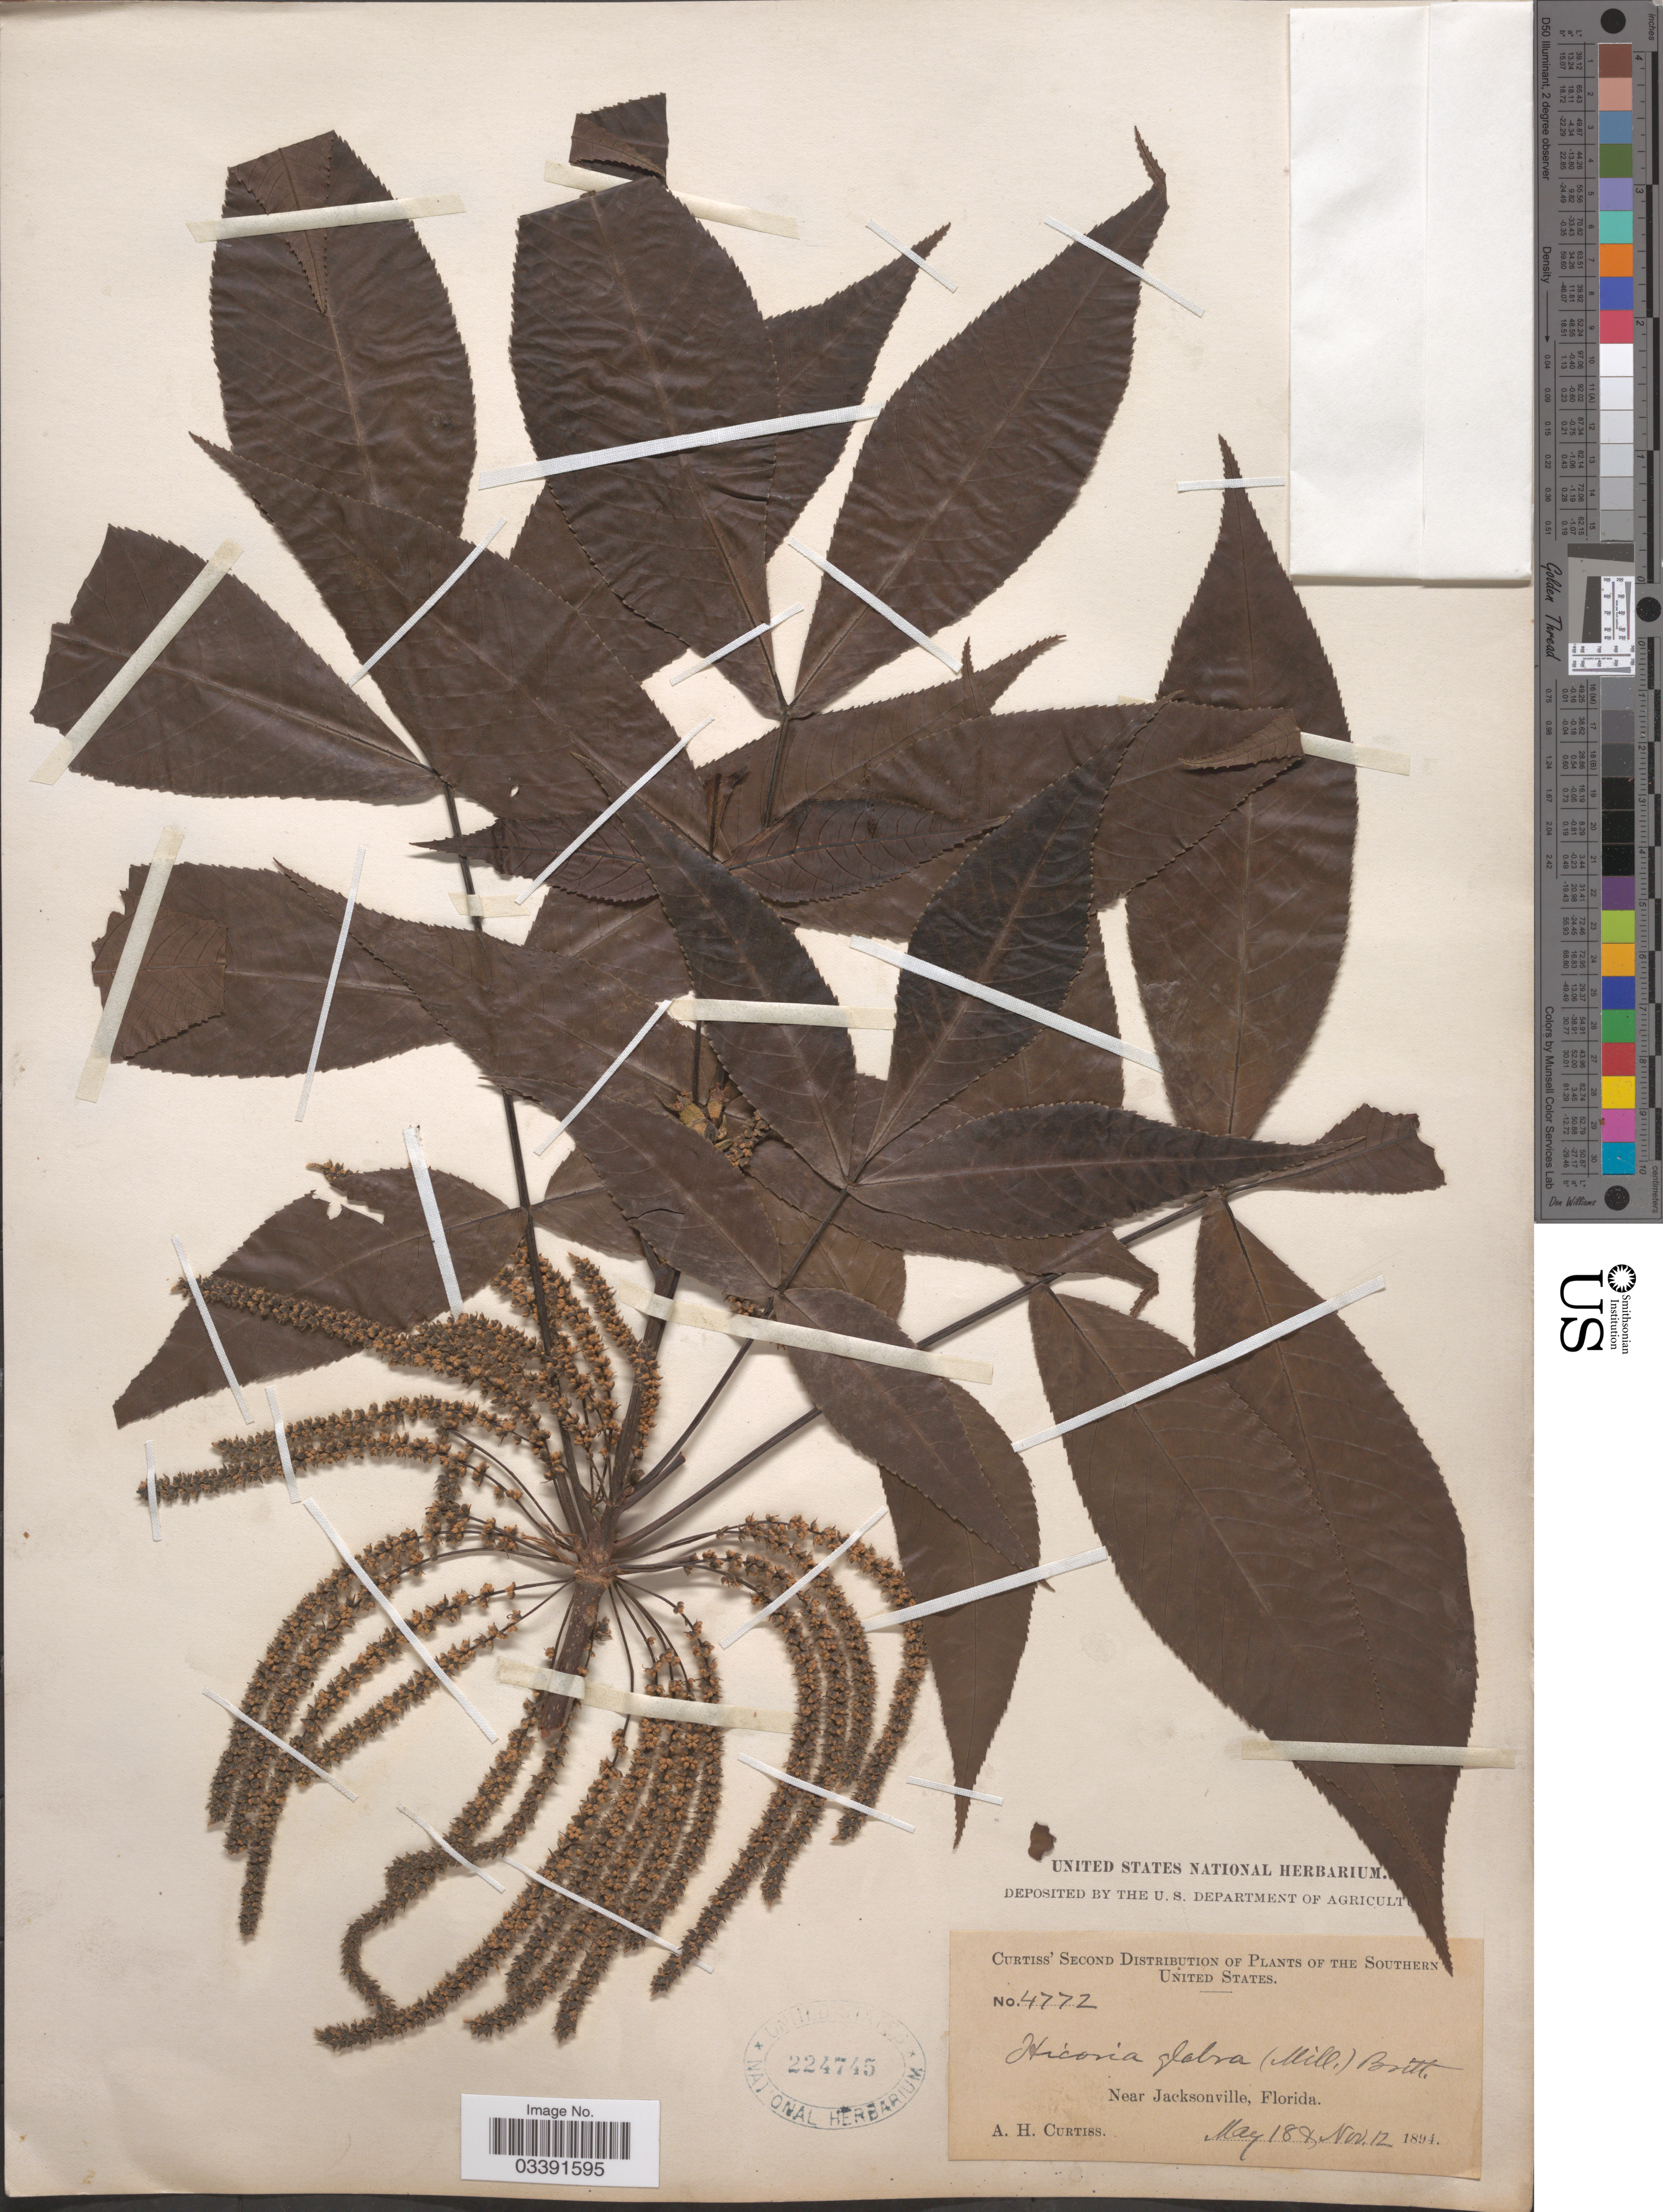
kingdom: Plantae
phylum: Tracheophyta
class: Magnoliopsida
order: Fagales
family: Juglandaceae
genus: Carya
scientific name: Carya glabra var. glabra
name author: (Mill.) Sweet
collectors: A. H. Curtiss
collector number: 4772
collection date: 1894-05-18/1894-11-12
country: United States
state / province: Florida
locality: Southern United States. Near Jacksonville.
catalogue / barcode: US 224745